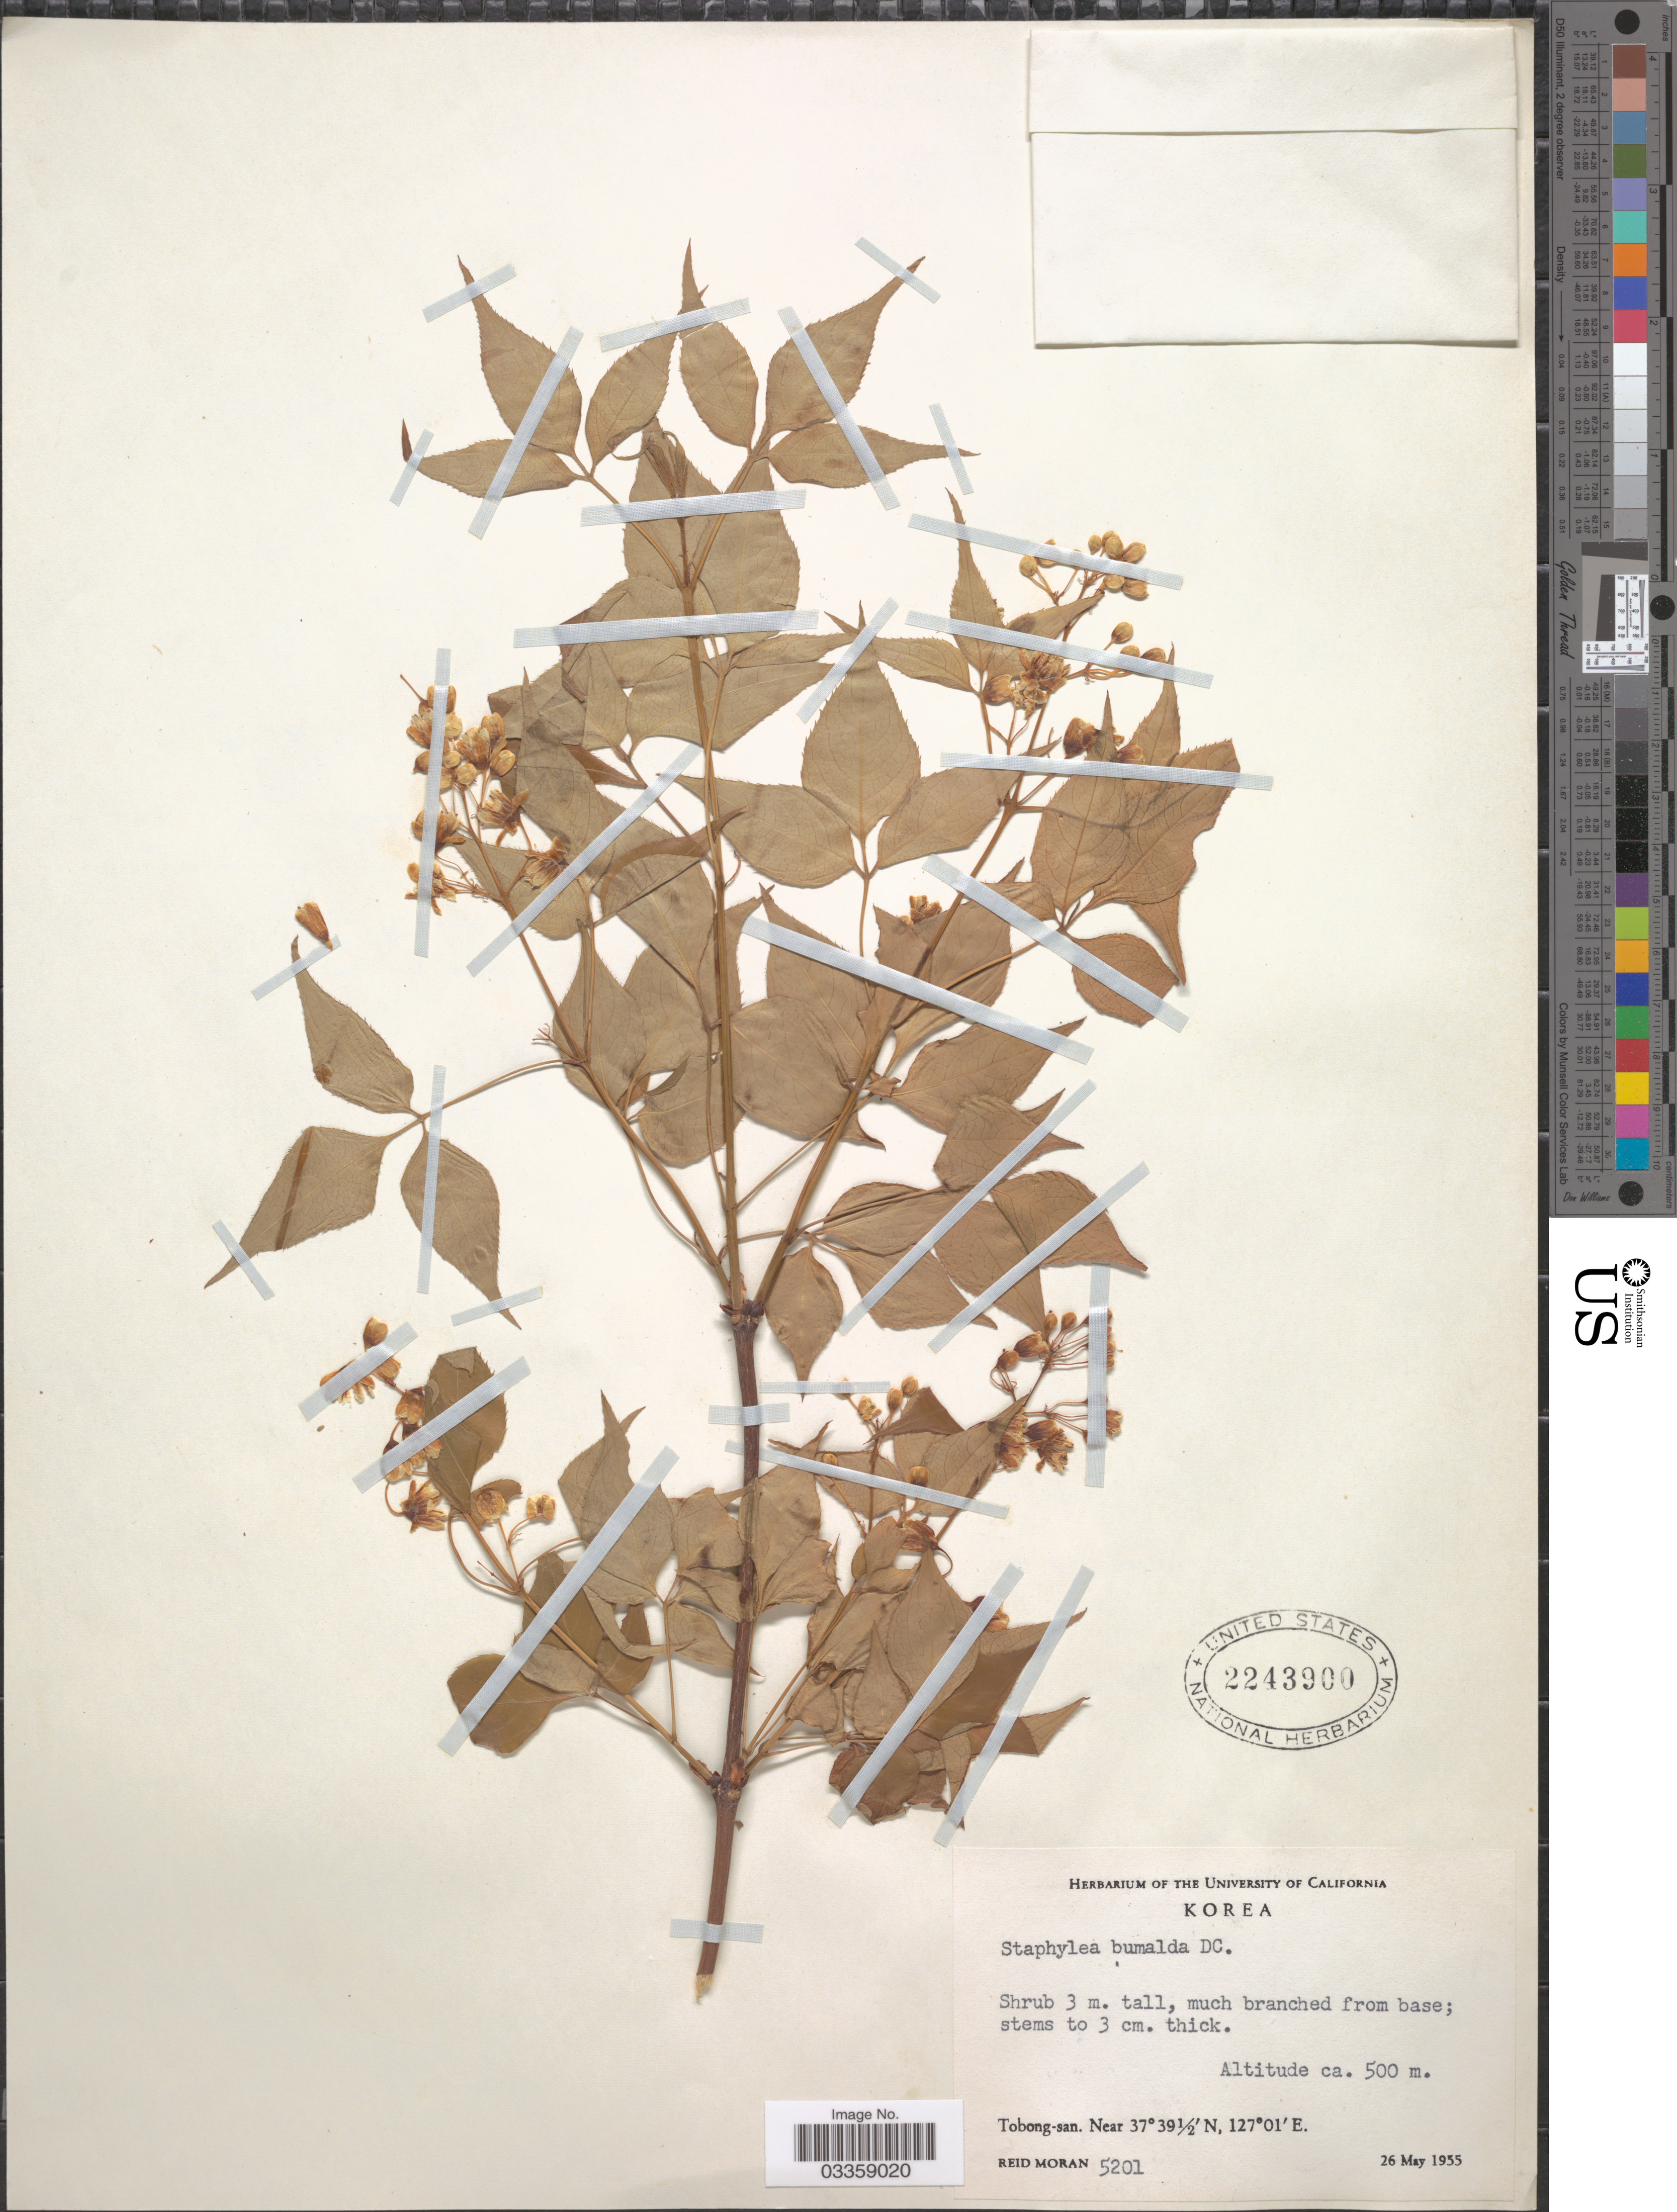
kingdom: Plantae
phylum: Tracheophyta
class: Magnoliopsida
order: Crossosomatales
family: Staphyleaceae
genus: Staphylea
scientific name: Staphylea bumalda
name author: DC.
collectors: R. V. Moran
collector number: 5201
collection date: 1955-05-26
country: South Korea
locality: Tobong-san.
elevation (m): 500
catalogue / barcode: US 2243900